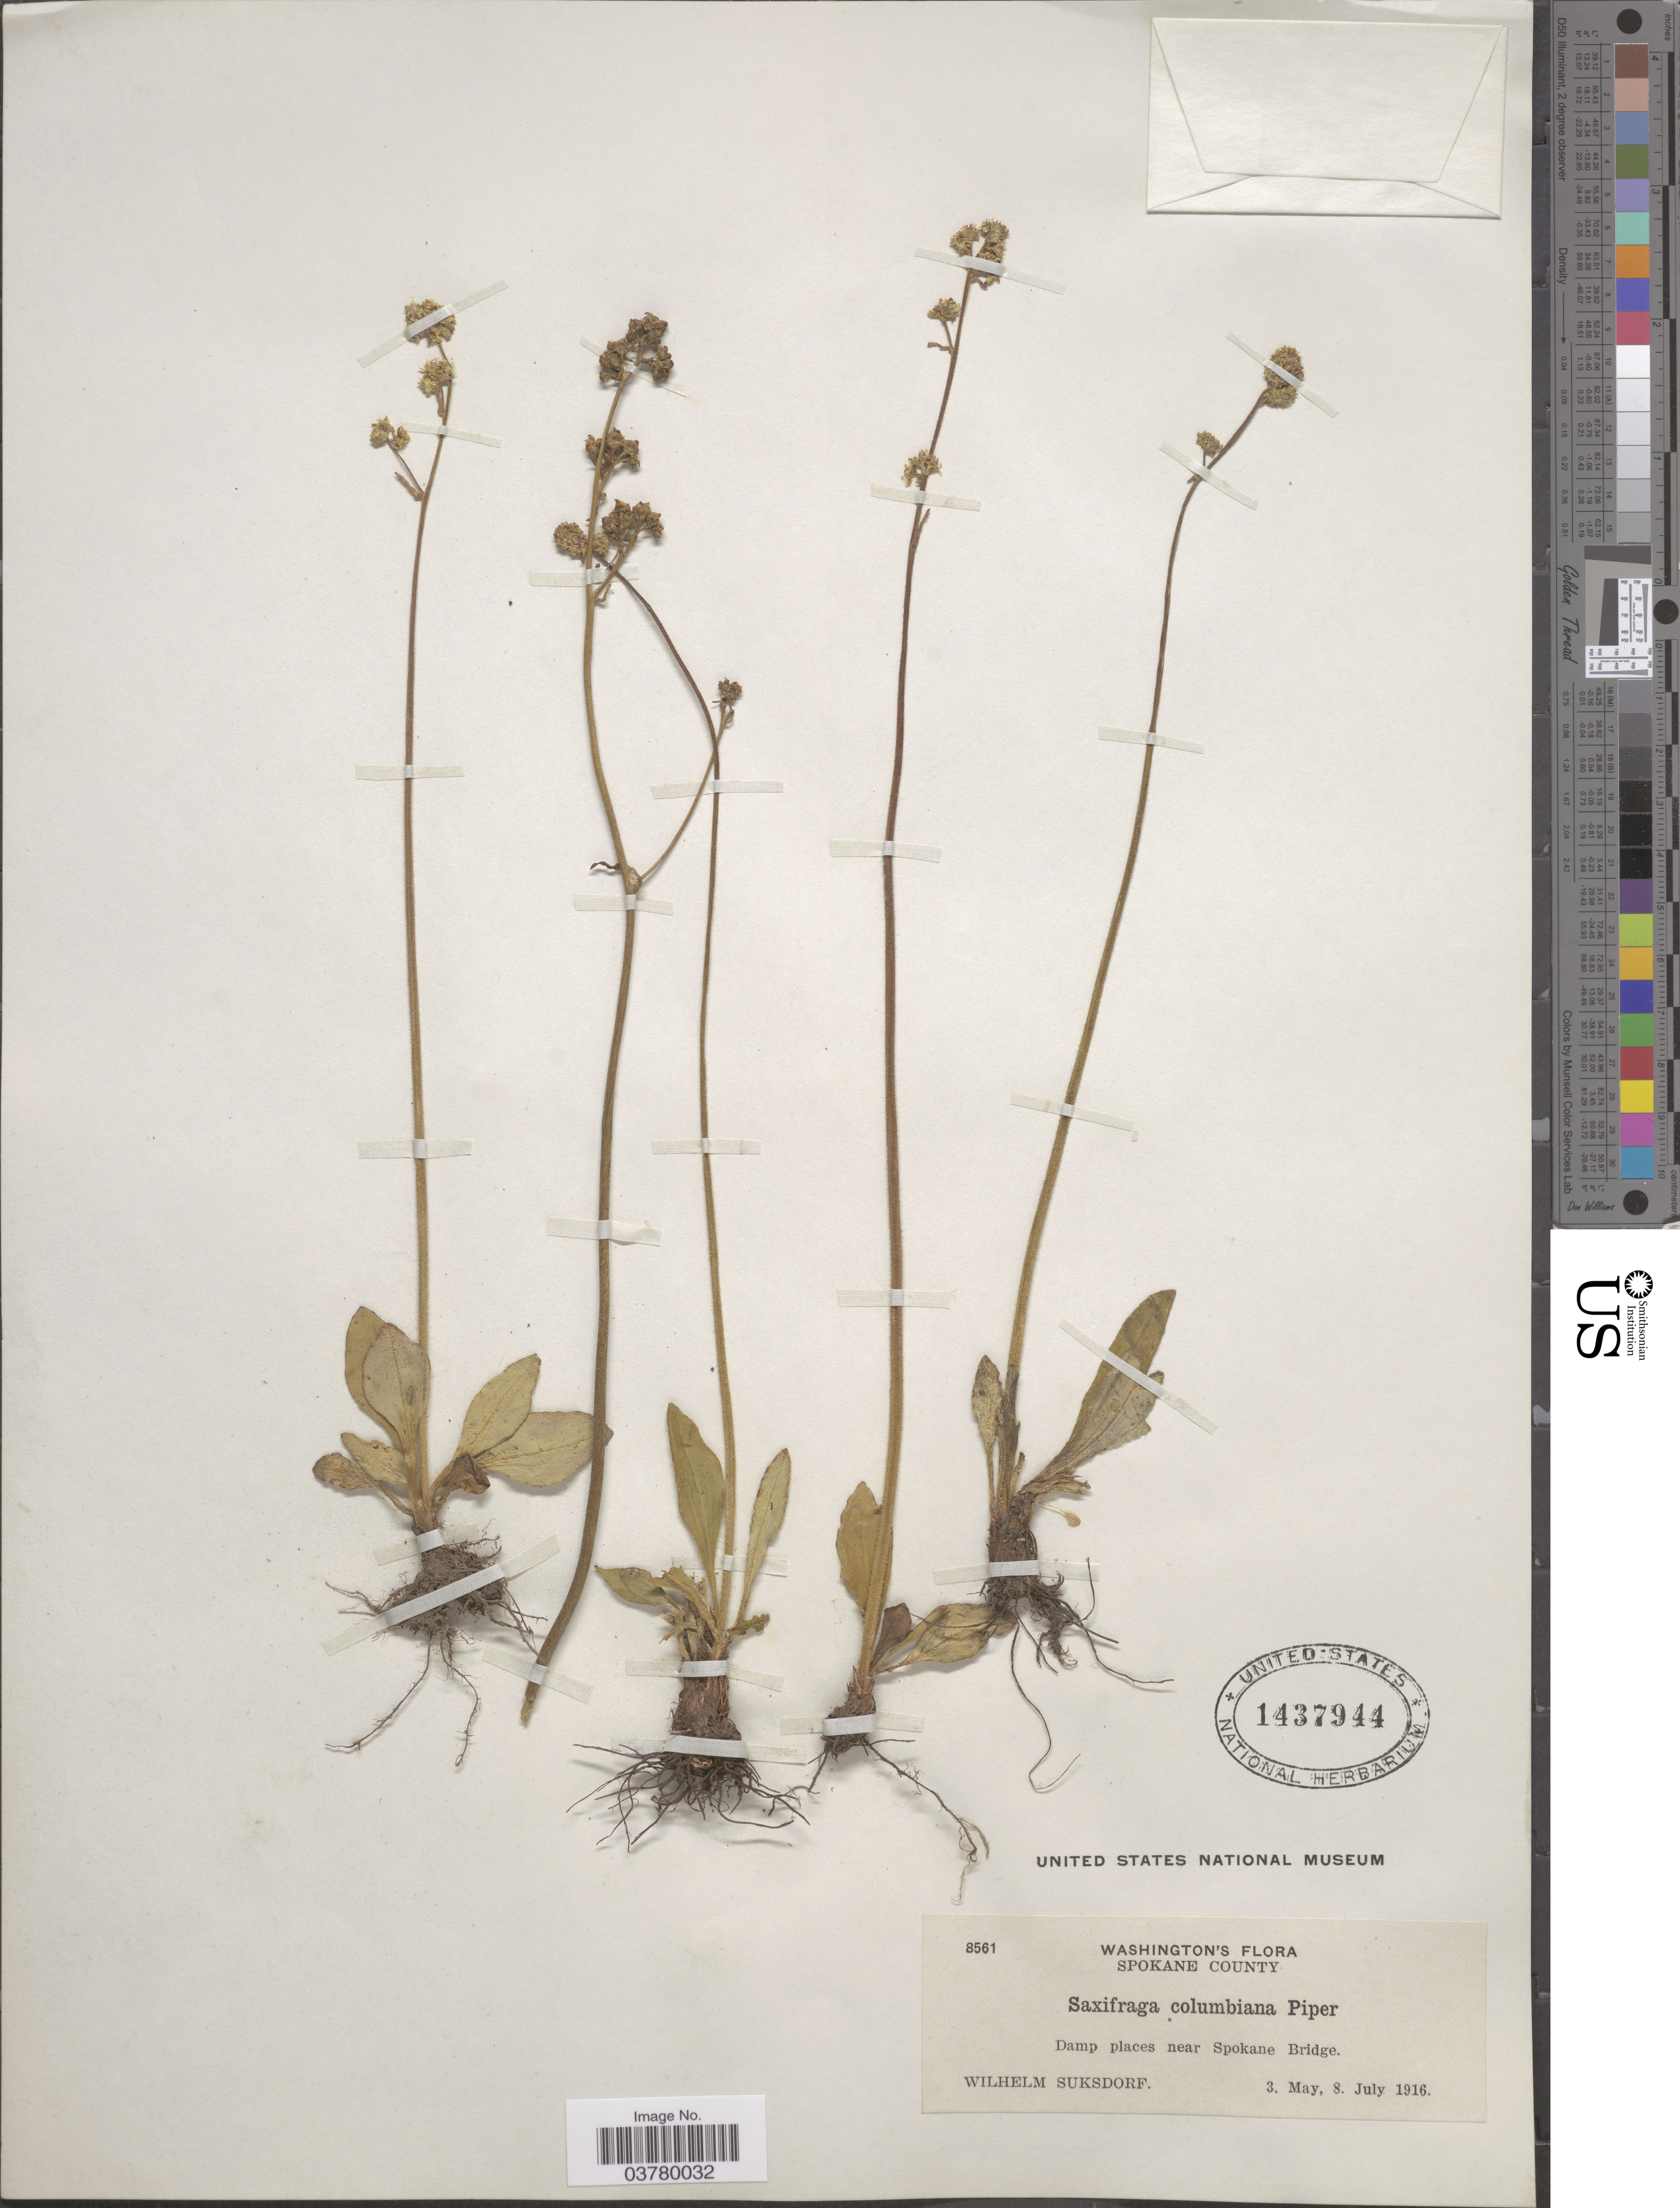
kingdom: Plantae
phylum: Tracheophyta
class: Magnoliopsida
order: Saxifragales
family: Saxifragaceae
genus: Micranthes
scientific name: Micranthes nidifica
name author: (Greene) Small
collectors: W. N. Suksdorf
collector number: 8561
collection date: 1916-05-03/1916-07-08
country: United States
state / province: Washington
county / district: Spokane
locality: Spokane County. Damp places near Spokane Bridge.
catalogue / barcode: US 1437944